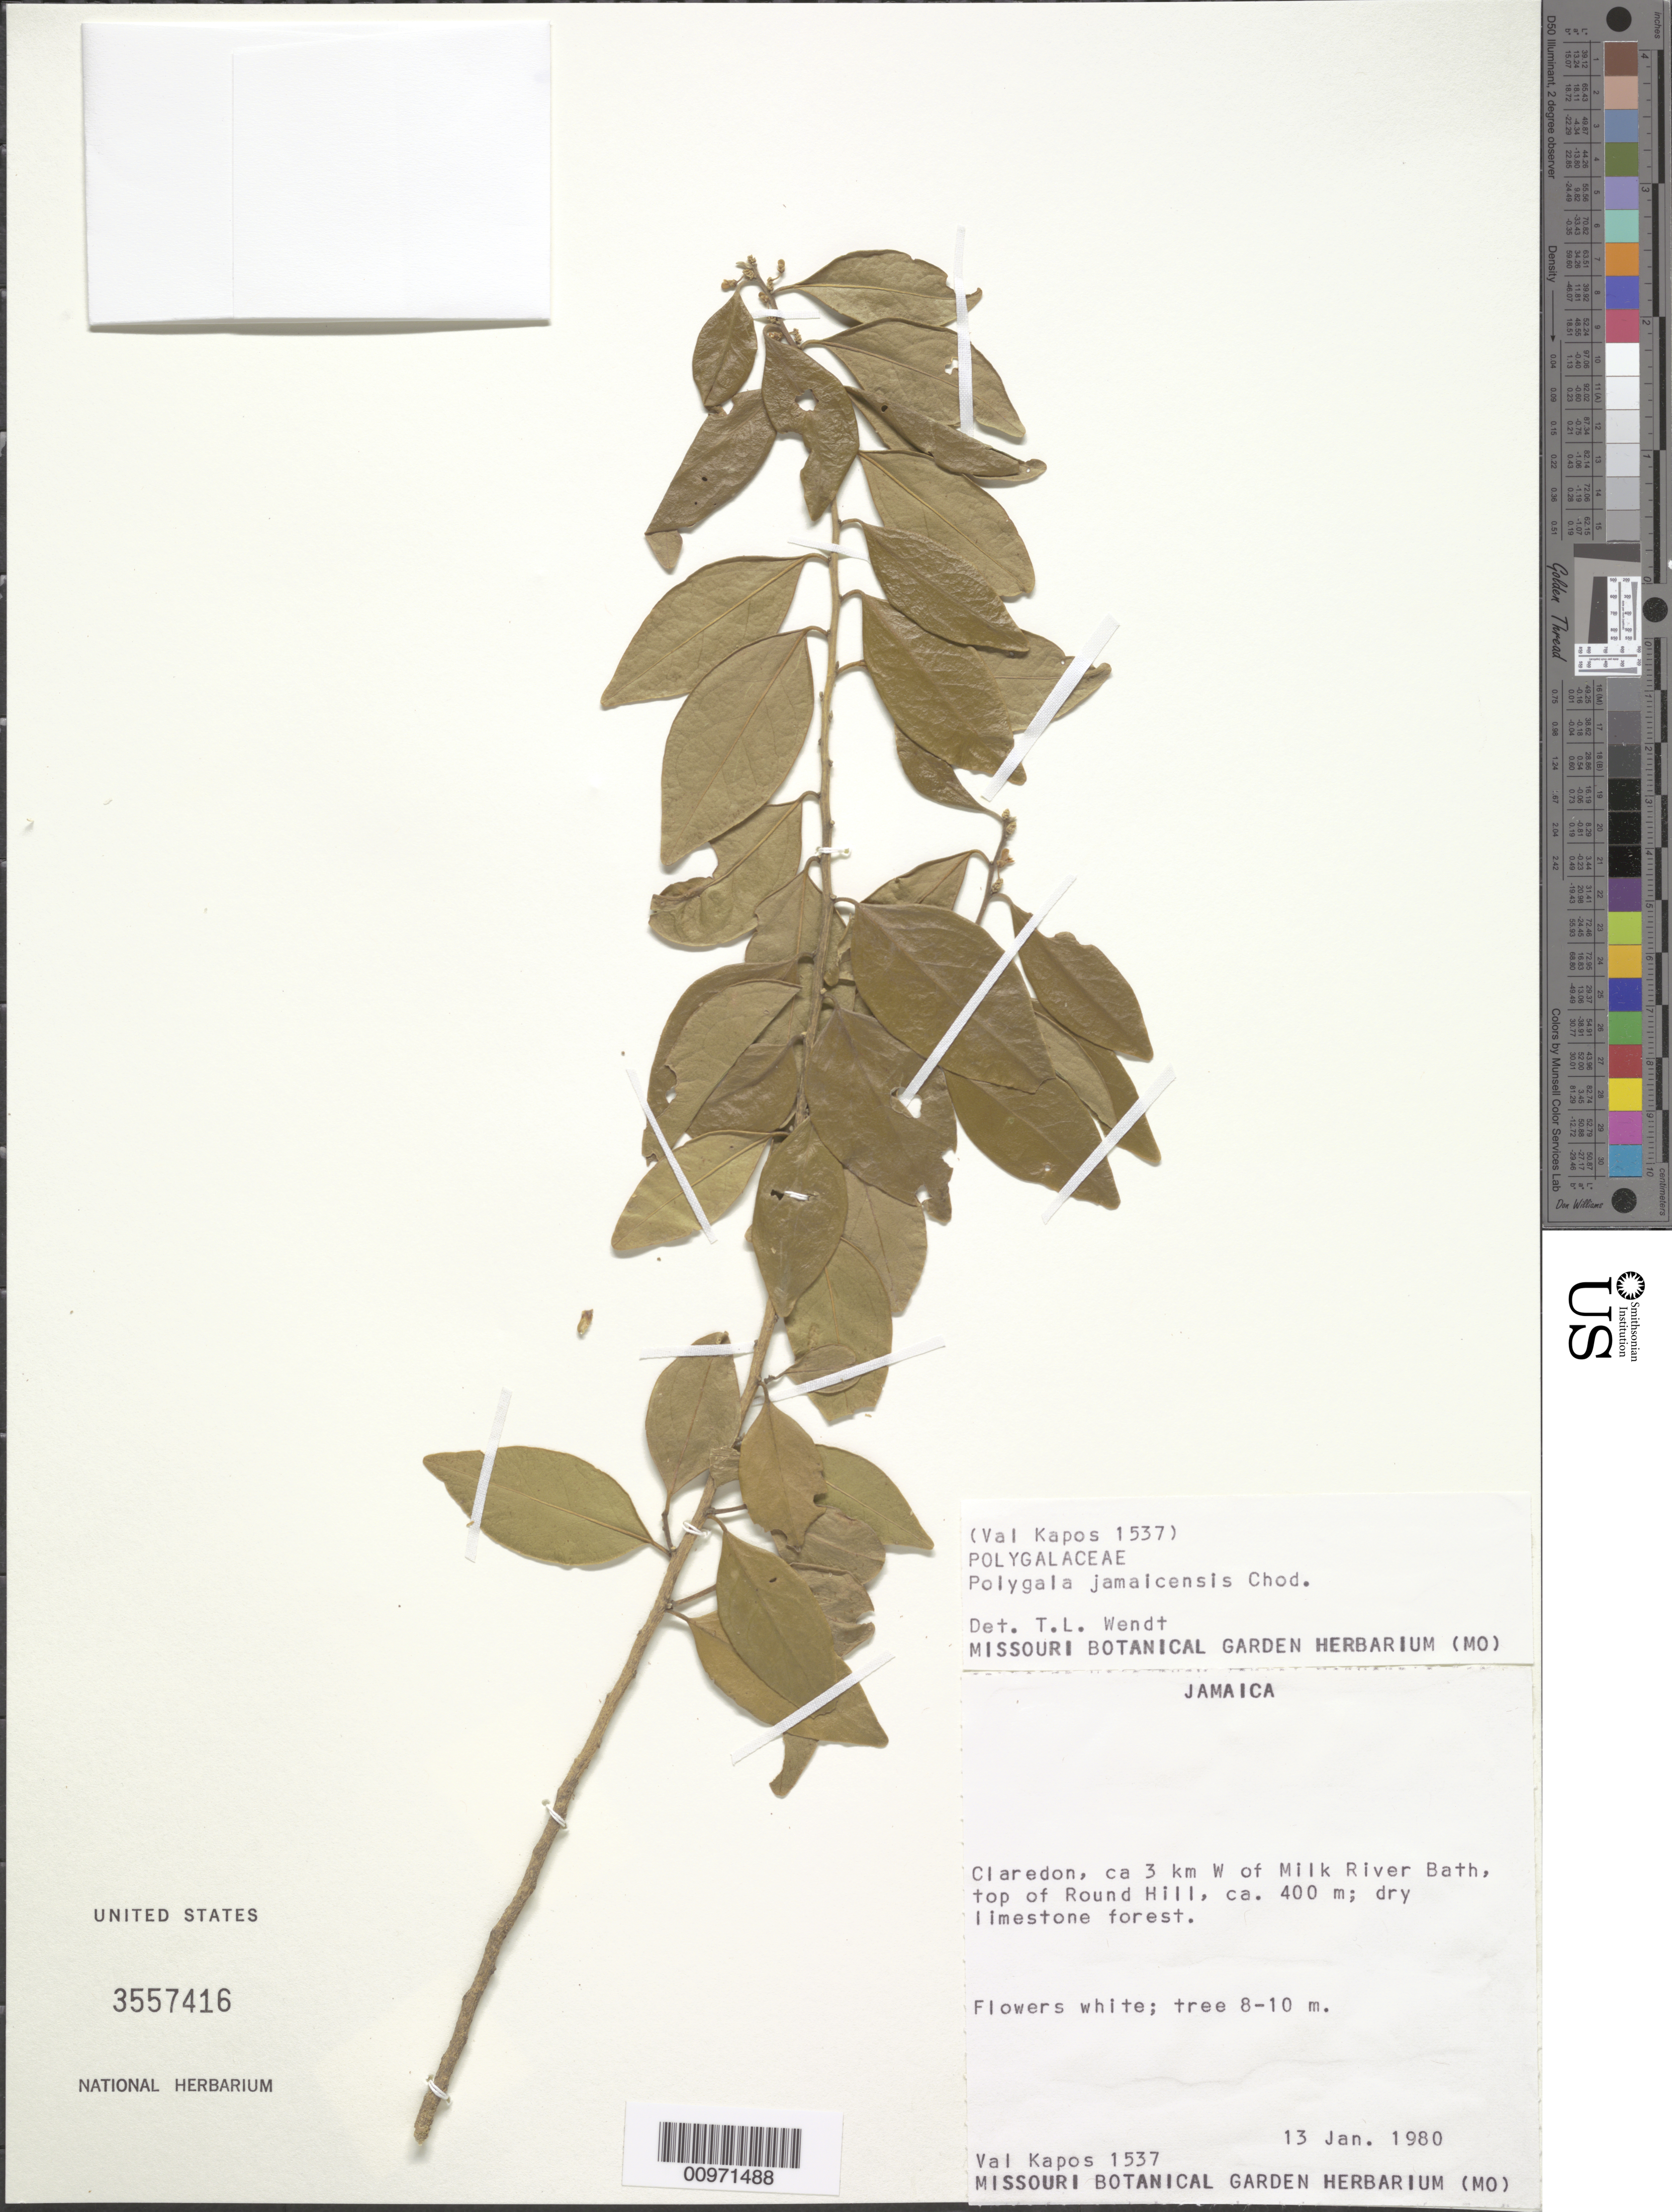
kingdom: Plantae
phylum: Tracheophyta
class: Magnoliopsida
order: Fabales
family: Polygalaceae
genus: Polygala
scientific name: Polygala jamaicensis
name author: Chodat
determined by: Wendt, Thomas L.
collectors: V. Kapos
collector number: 1537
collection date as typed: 13 Jan 1980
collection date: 1980-01-13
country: Jamaica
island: Jamaica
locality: Claredon, ca. 3 km W of Milk river Bath, top of Round Hill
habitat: Dry limestone forest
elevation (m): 400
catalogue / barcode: US 3557416